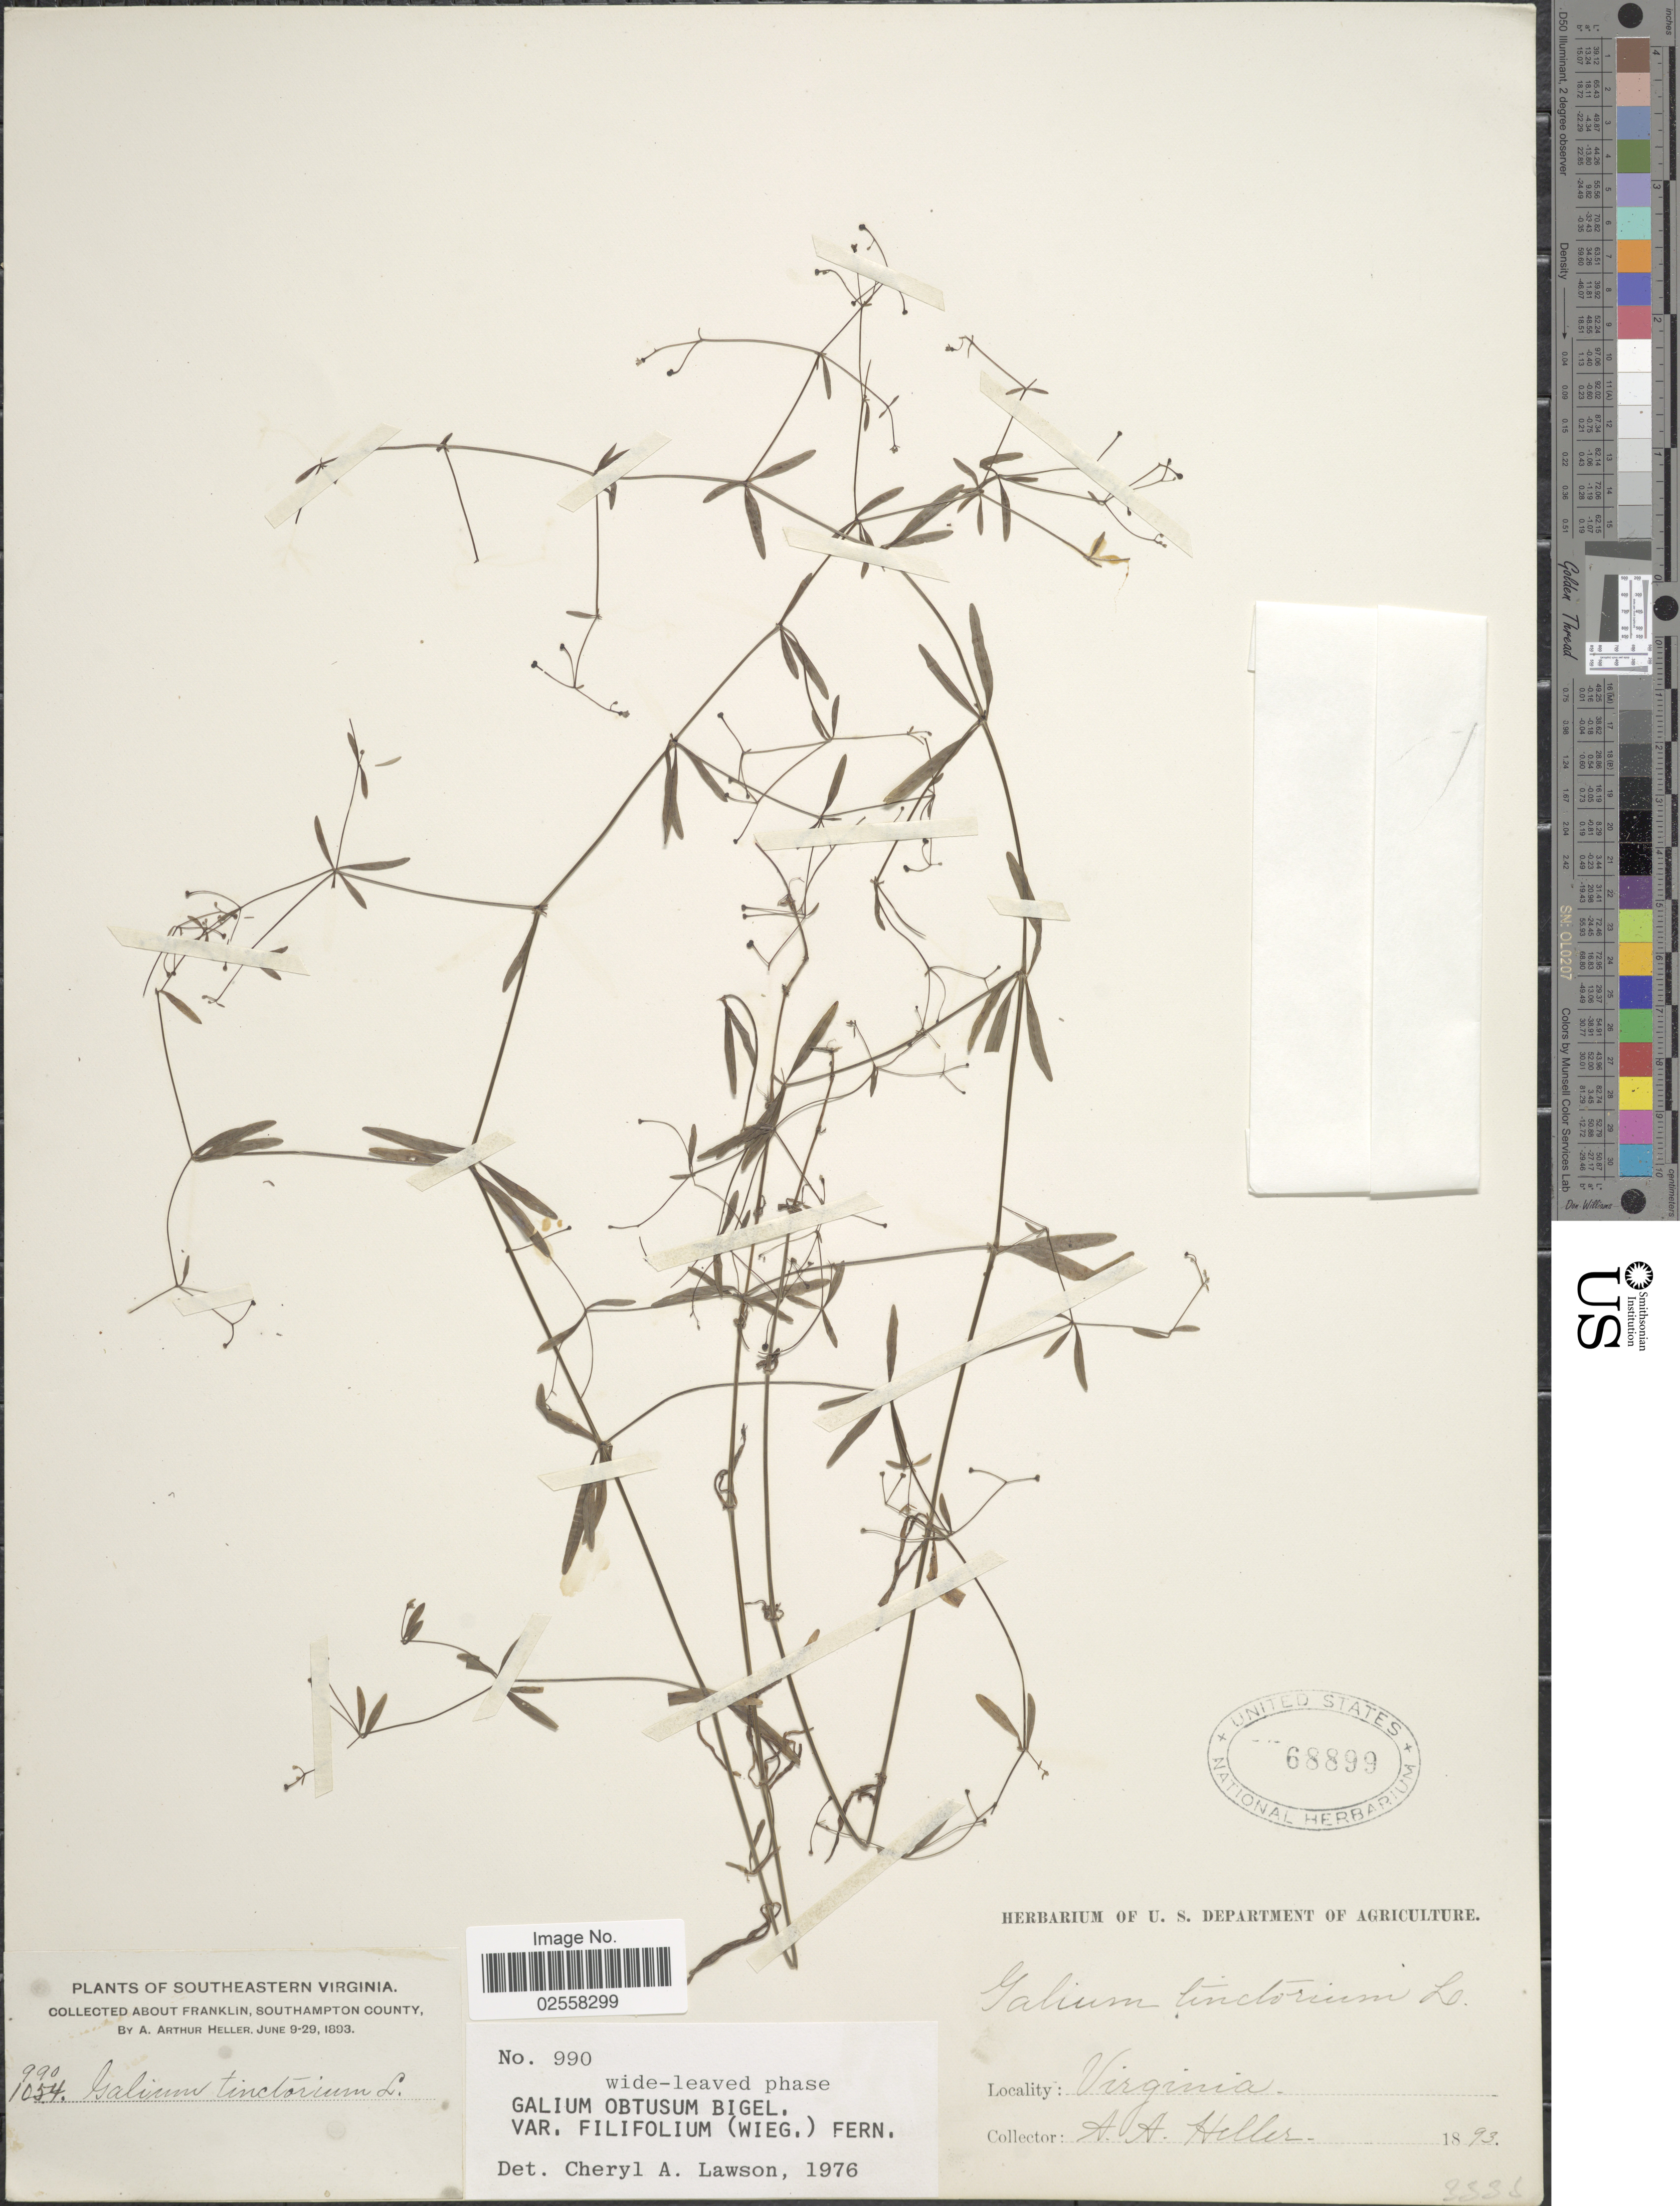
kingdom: Plantae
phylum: Tracheophyta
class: Magnoliopsida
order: Gentianales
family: Rubiaceae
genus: Galium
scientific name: Galium obtusum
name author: Bigelow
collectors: A. A. Heller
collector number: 1990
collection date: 1893-06-09/1893-06-29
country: United States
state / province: Virginia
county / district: City of Franklin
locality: Southeastern Virginia, about Franklin, Southampton County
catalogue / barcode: US 68899